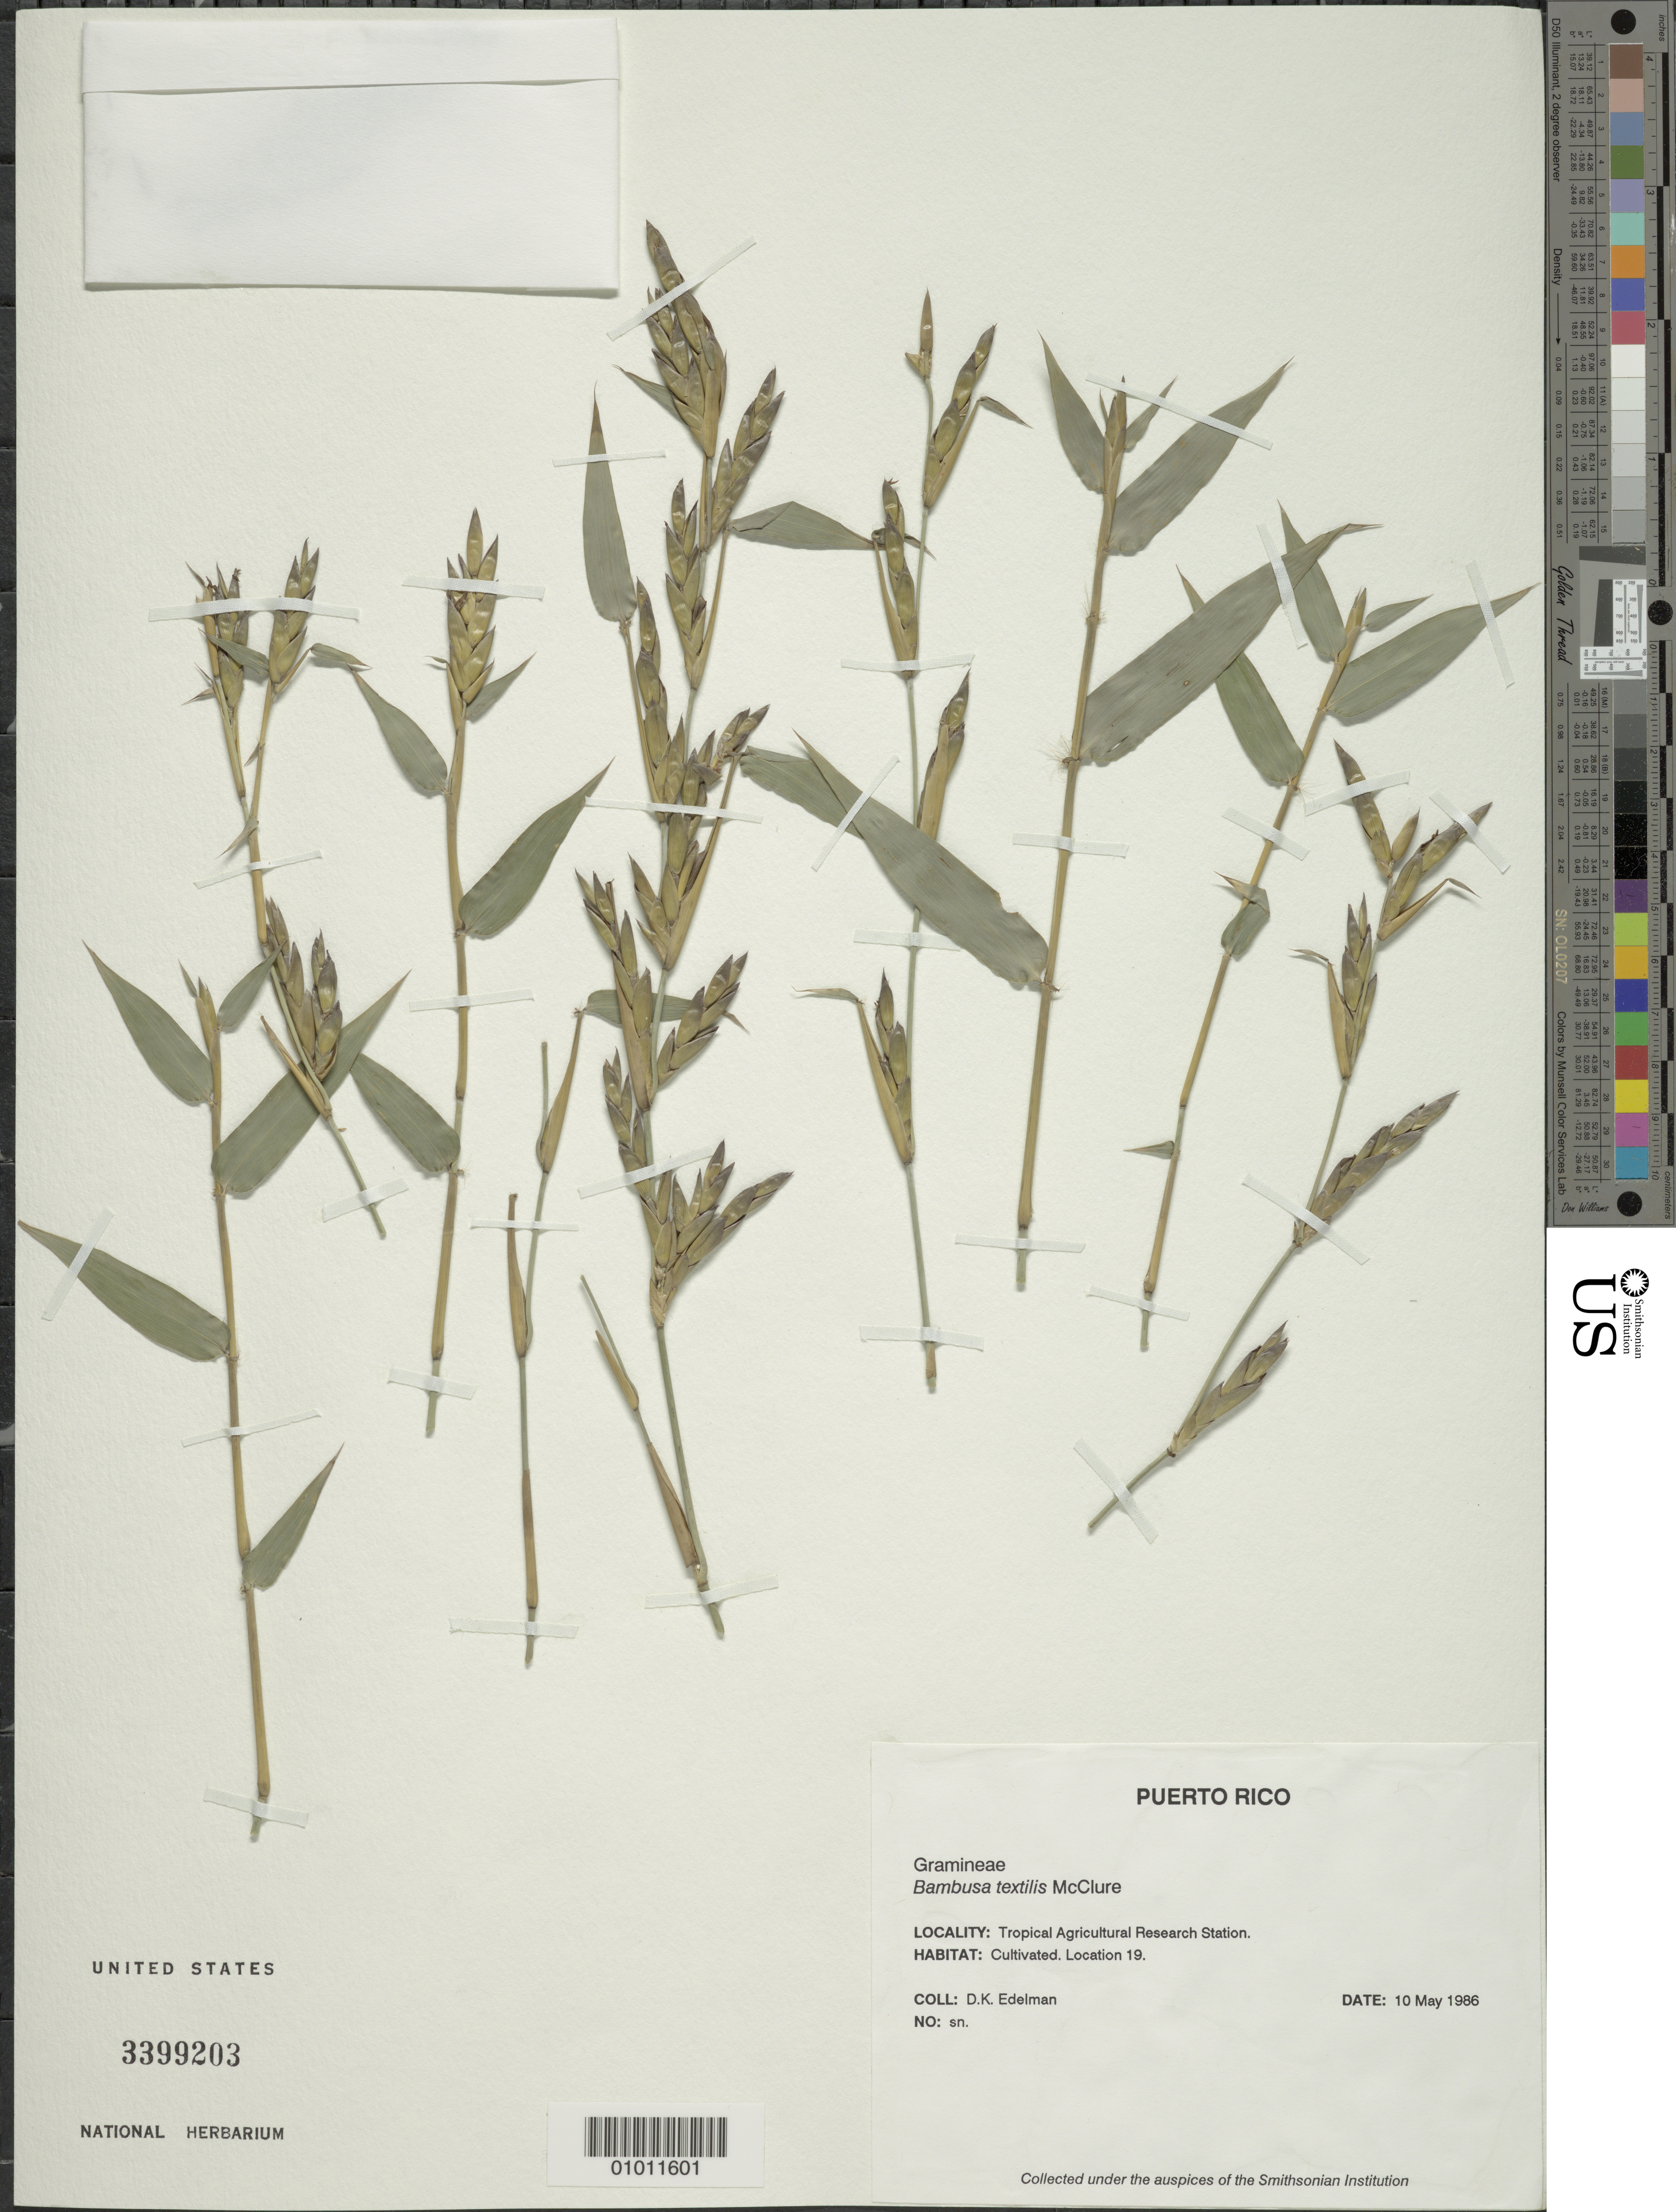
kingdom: Plantae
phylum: Tracheophyta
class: Liliopsida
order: Poales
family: Poaceae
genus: Bambusa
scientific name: Bambusa textilis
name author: McClure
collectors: D. Edelman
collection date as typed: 10 May 1986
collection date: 1986-05-10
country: Puerto Rico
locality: Tropical Agricultural Research Station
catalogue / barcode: US 3399203